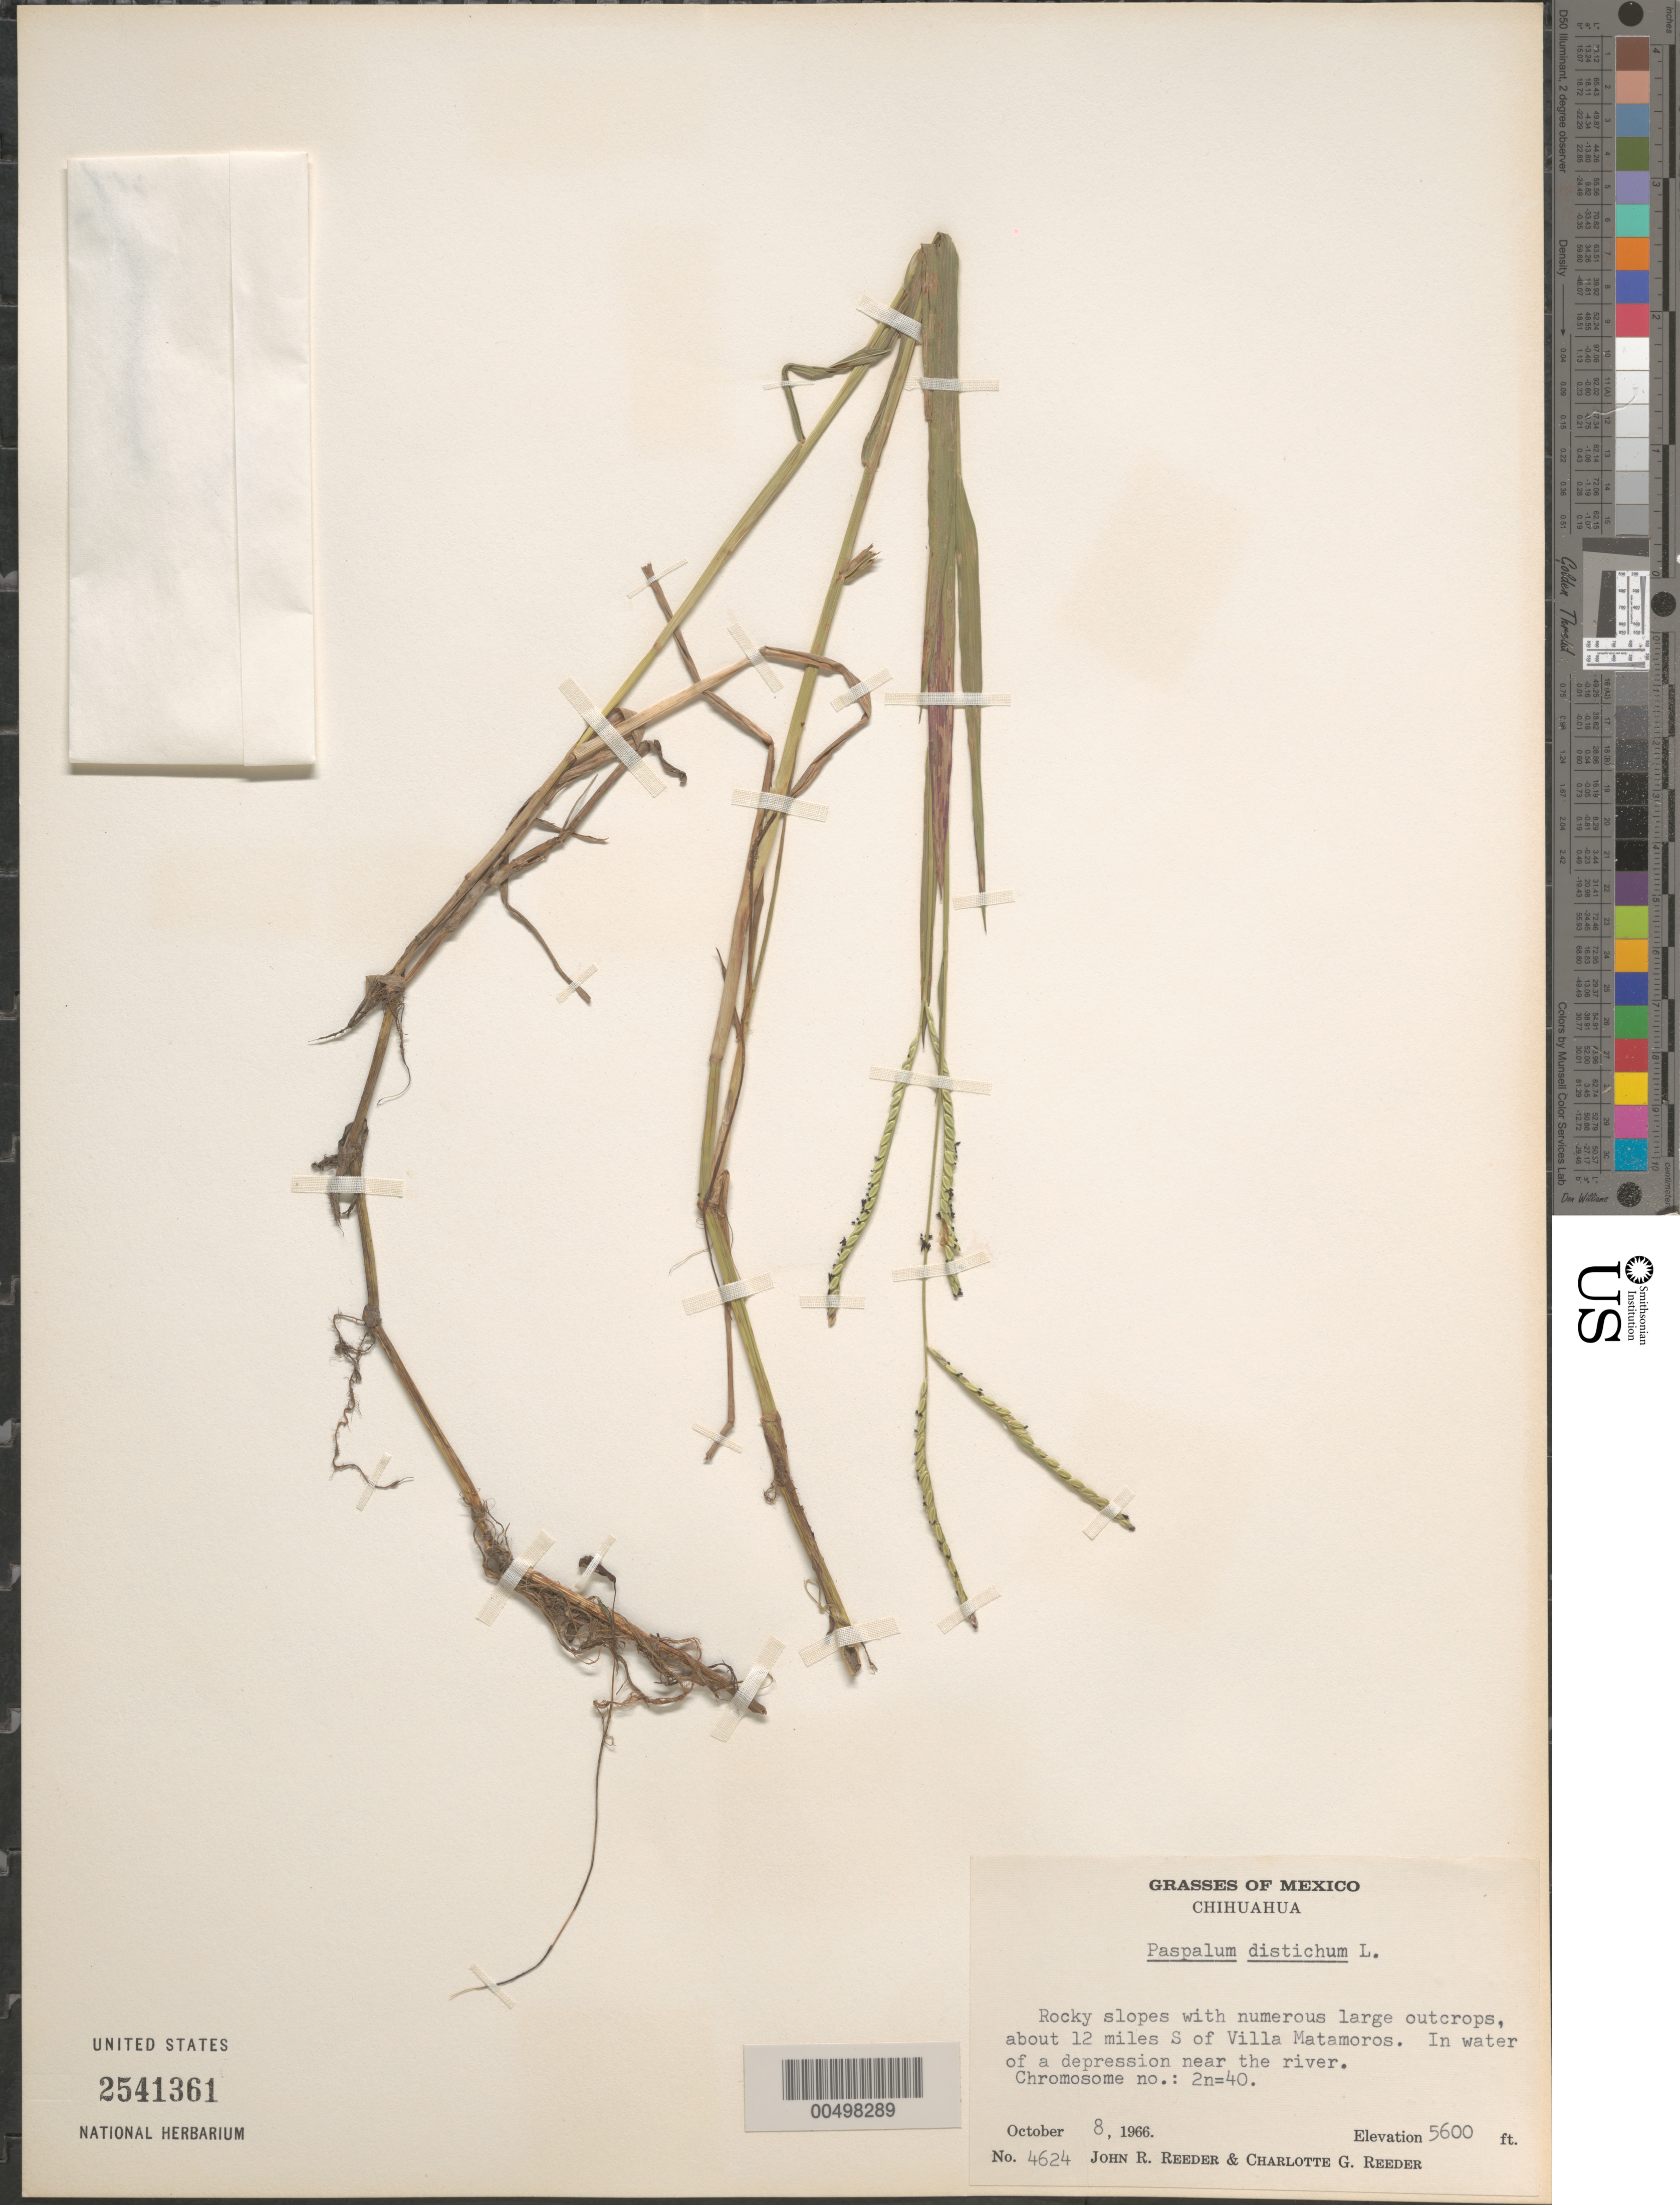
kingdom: Plantae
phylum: Tracheophyta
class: Liliopsida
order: Poales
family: Poaceae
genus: Paspalum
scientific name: Paspalum paspaloides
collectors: J. R. Reeder & C. G. Reeder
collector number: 4624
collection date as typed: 8 Oct 1966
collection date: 1966-10-08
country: Mexico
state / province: Chihuahua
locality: About 12 mi S of Villa Matamoros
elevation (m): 1707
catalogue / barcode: US 2541361